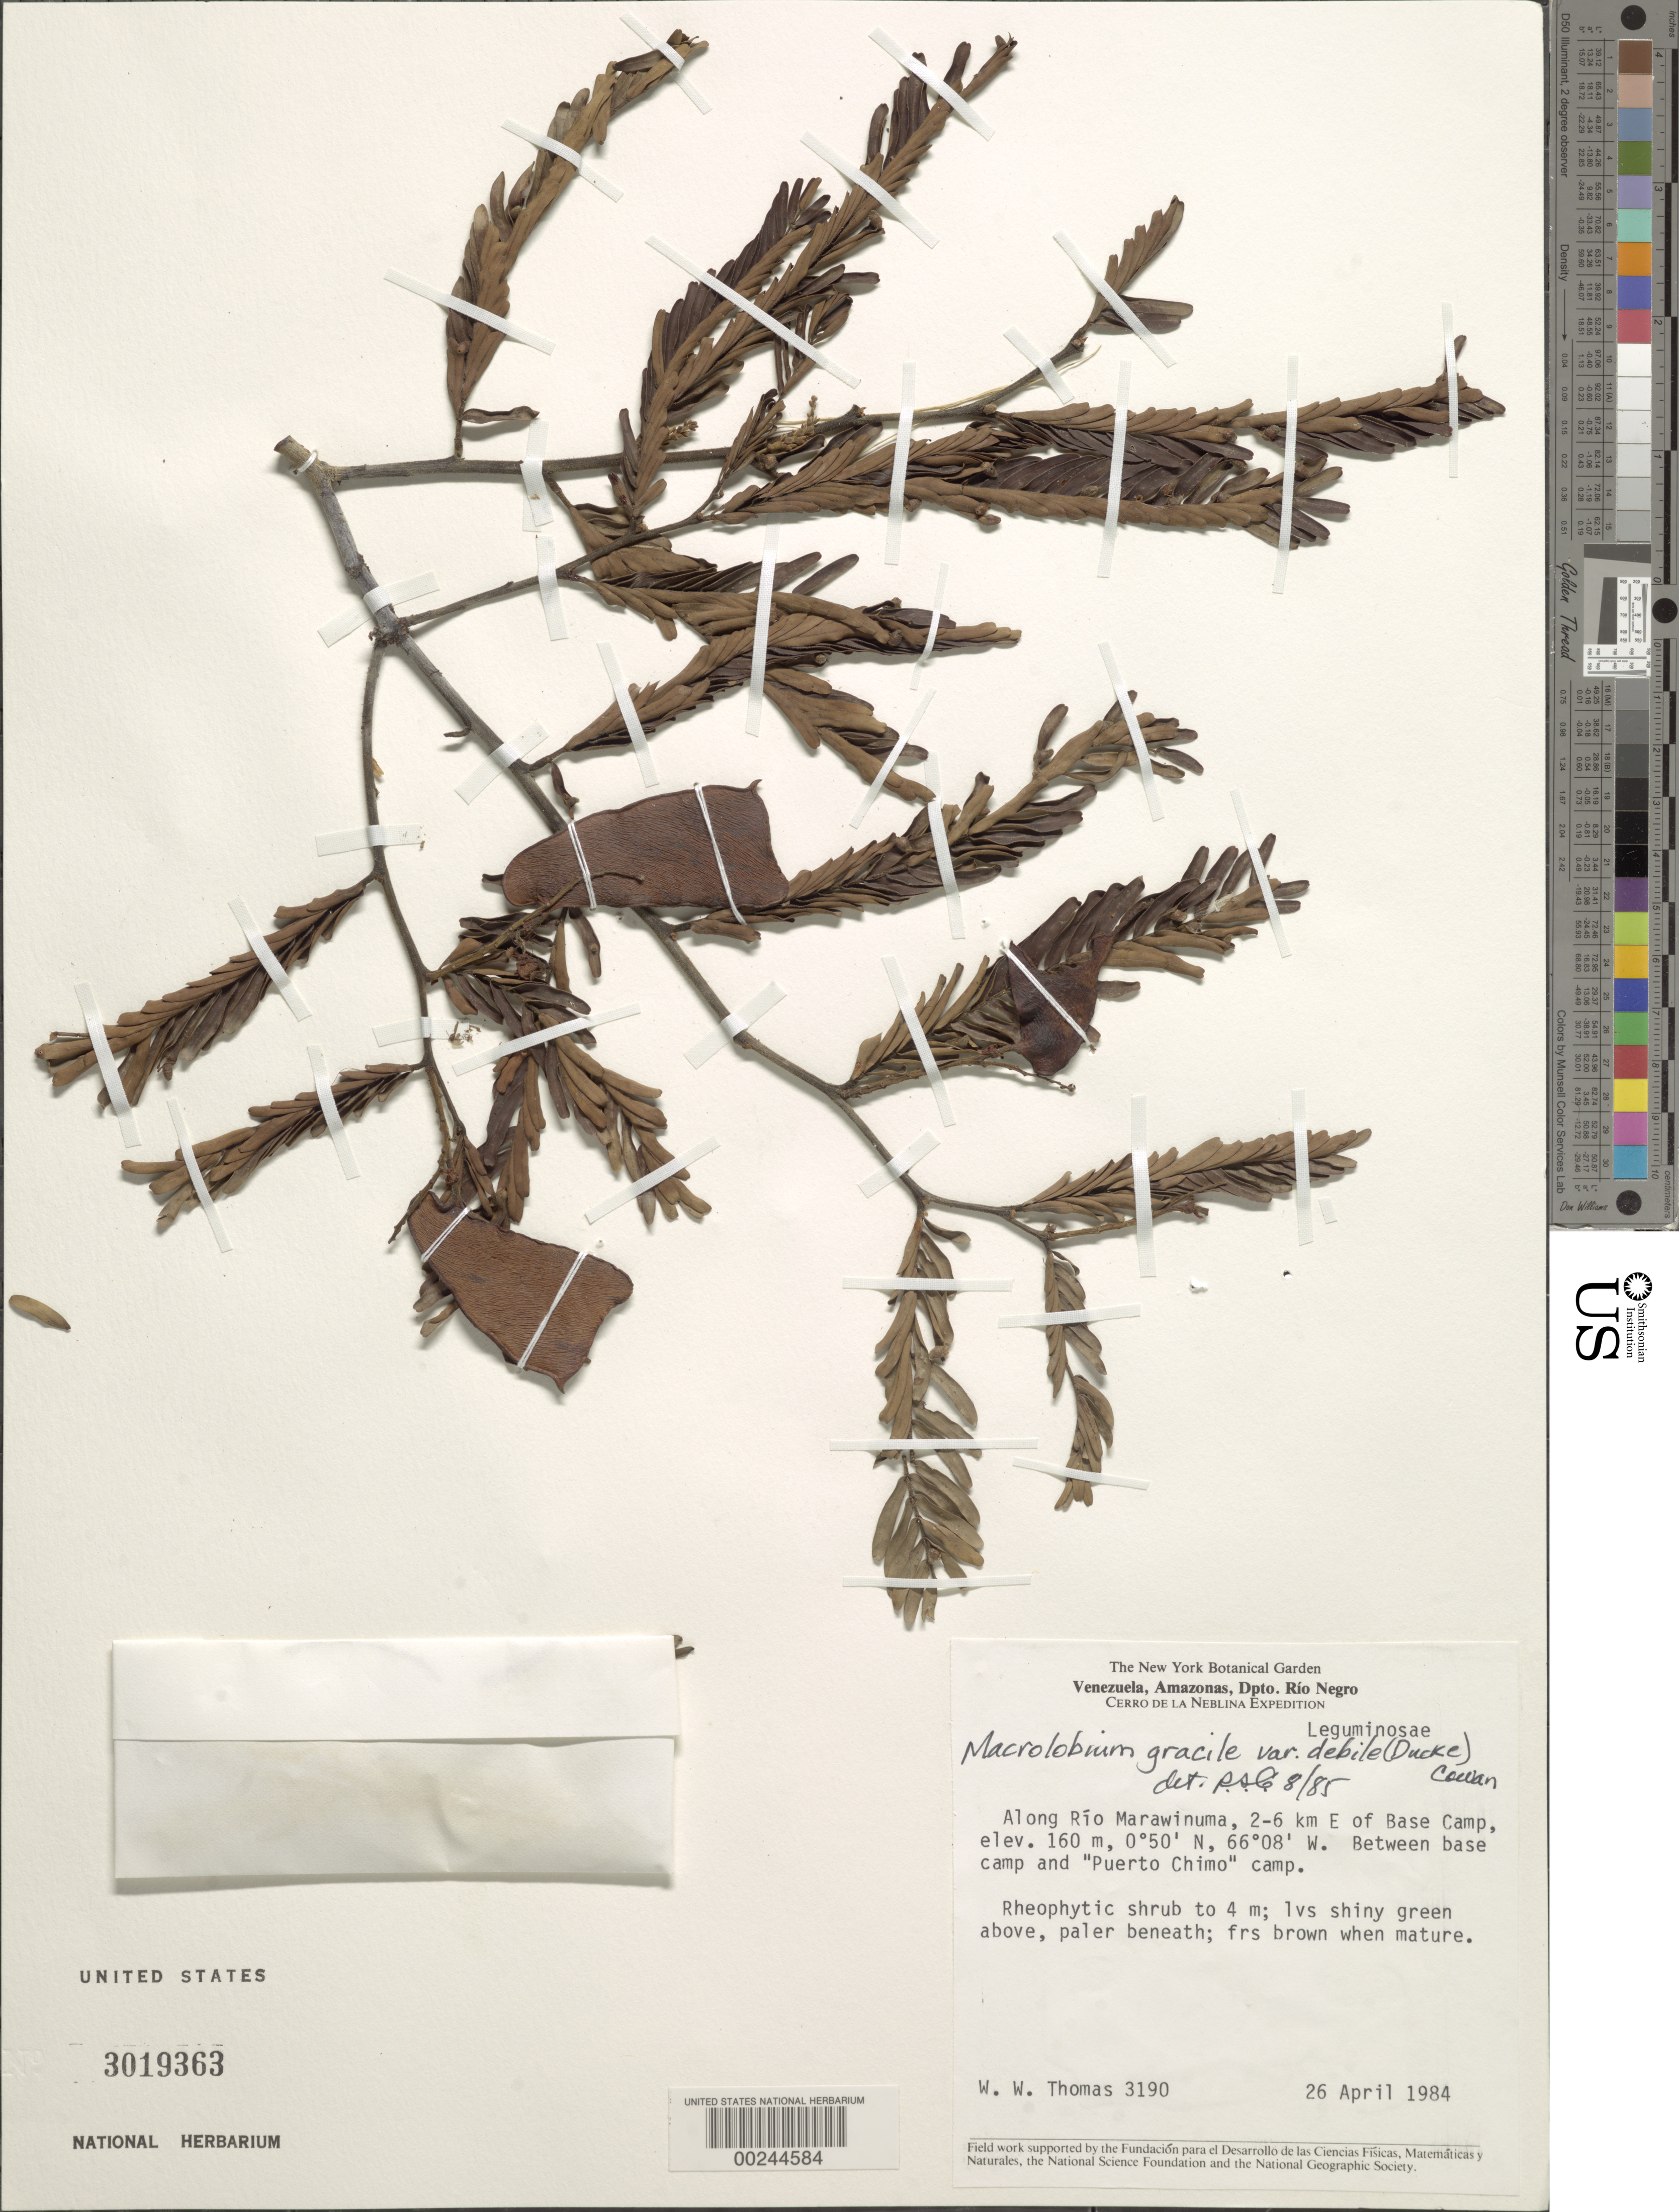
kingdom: Plantae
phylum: Tracheophyta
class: Magnoliopsida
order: Fabales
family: Fabaceae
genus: Macrolobium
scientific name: Macrolobium gracile var. debile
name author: (Ducke) R.S. Cowan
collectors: W. W. Thomas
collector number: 3190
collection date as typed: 26 Apr 1984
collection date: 1984-04-26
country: Venezuela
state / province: Amazonas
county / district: Rio Negro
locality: Along rio marawinuma 2-6 km e of base camp; between base camp and "puerto chimo" camp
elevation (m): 160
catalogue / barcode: US 3019363